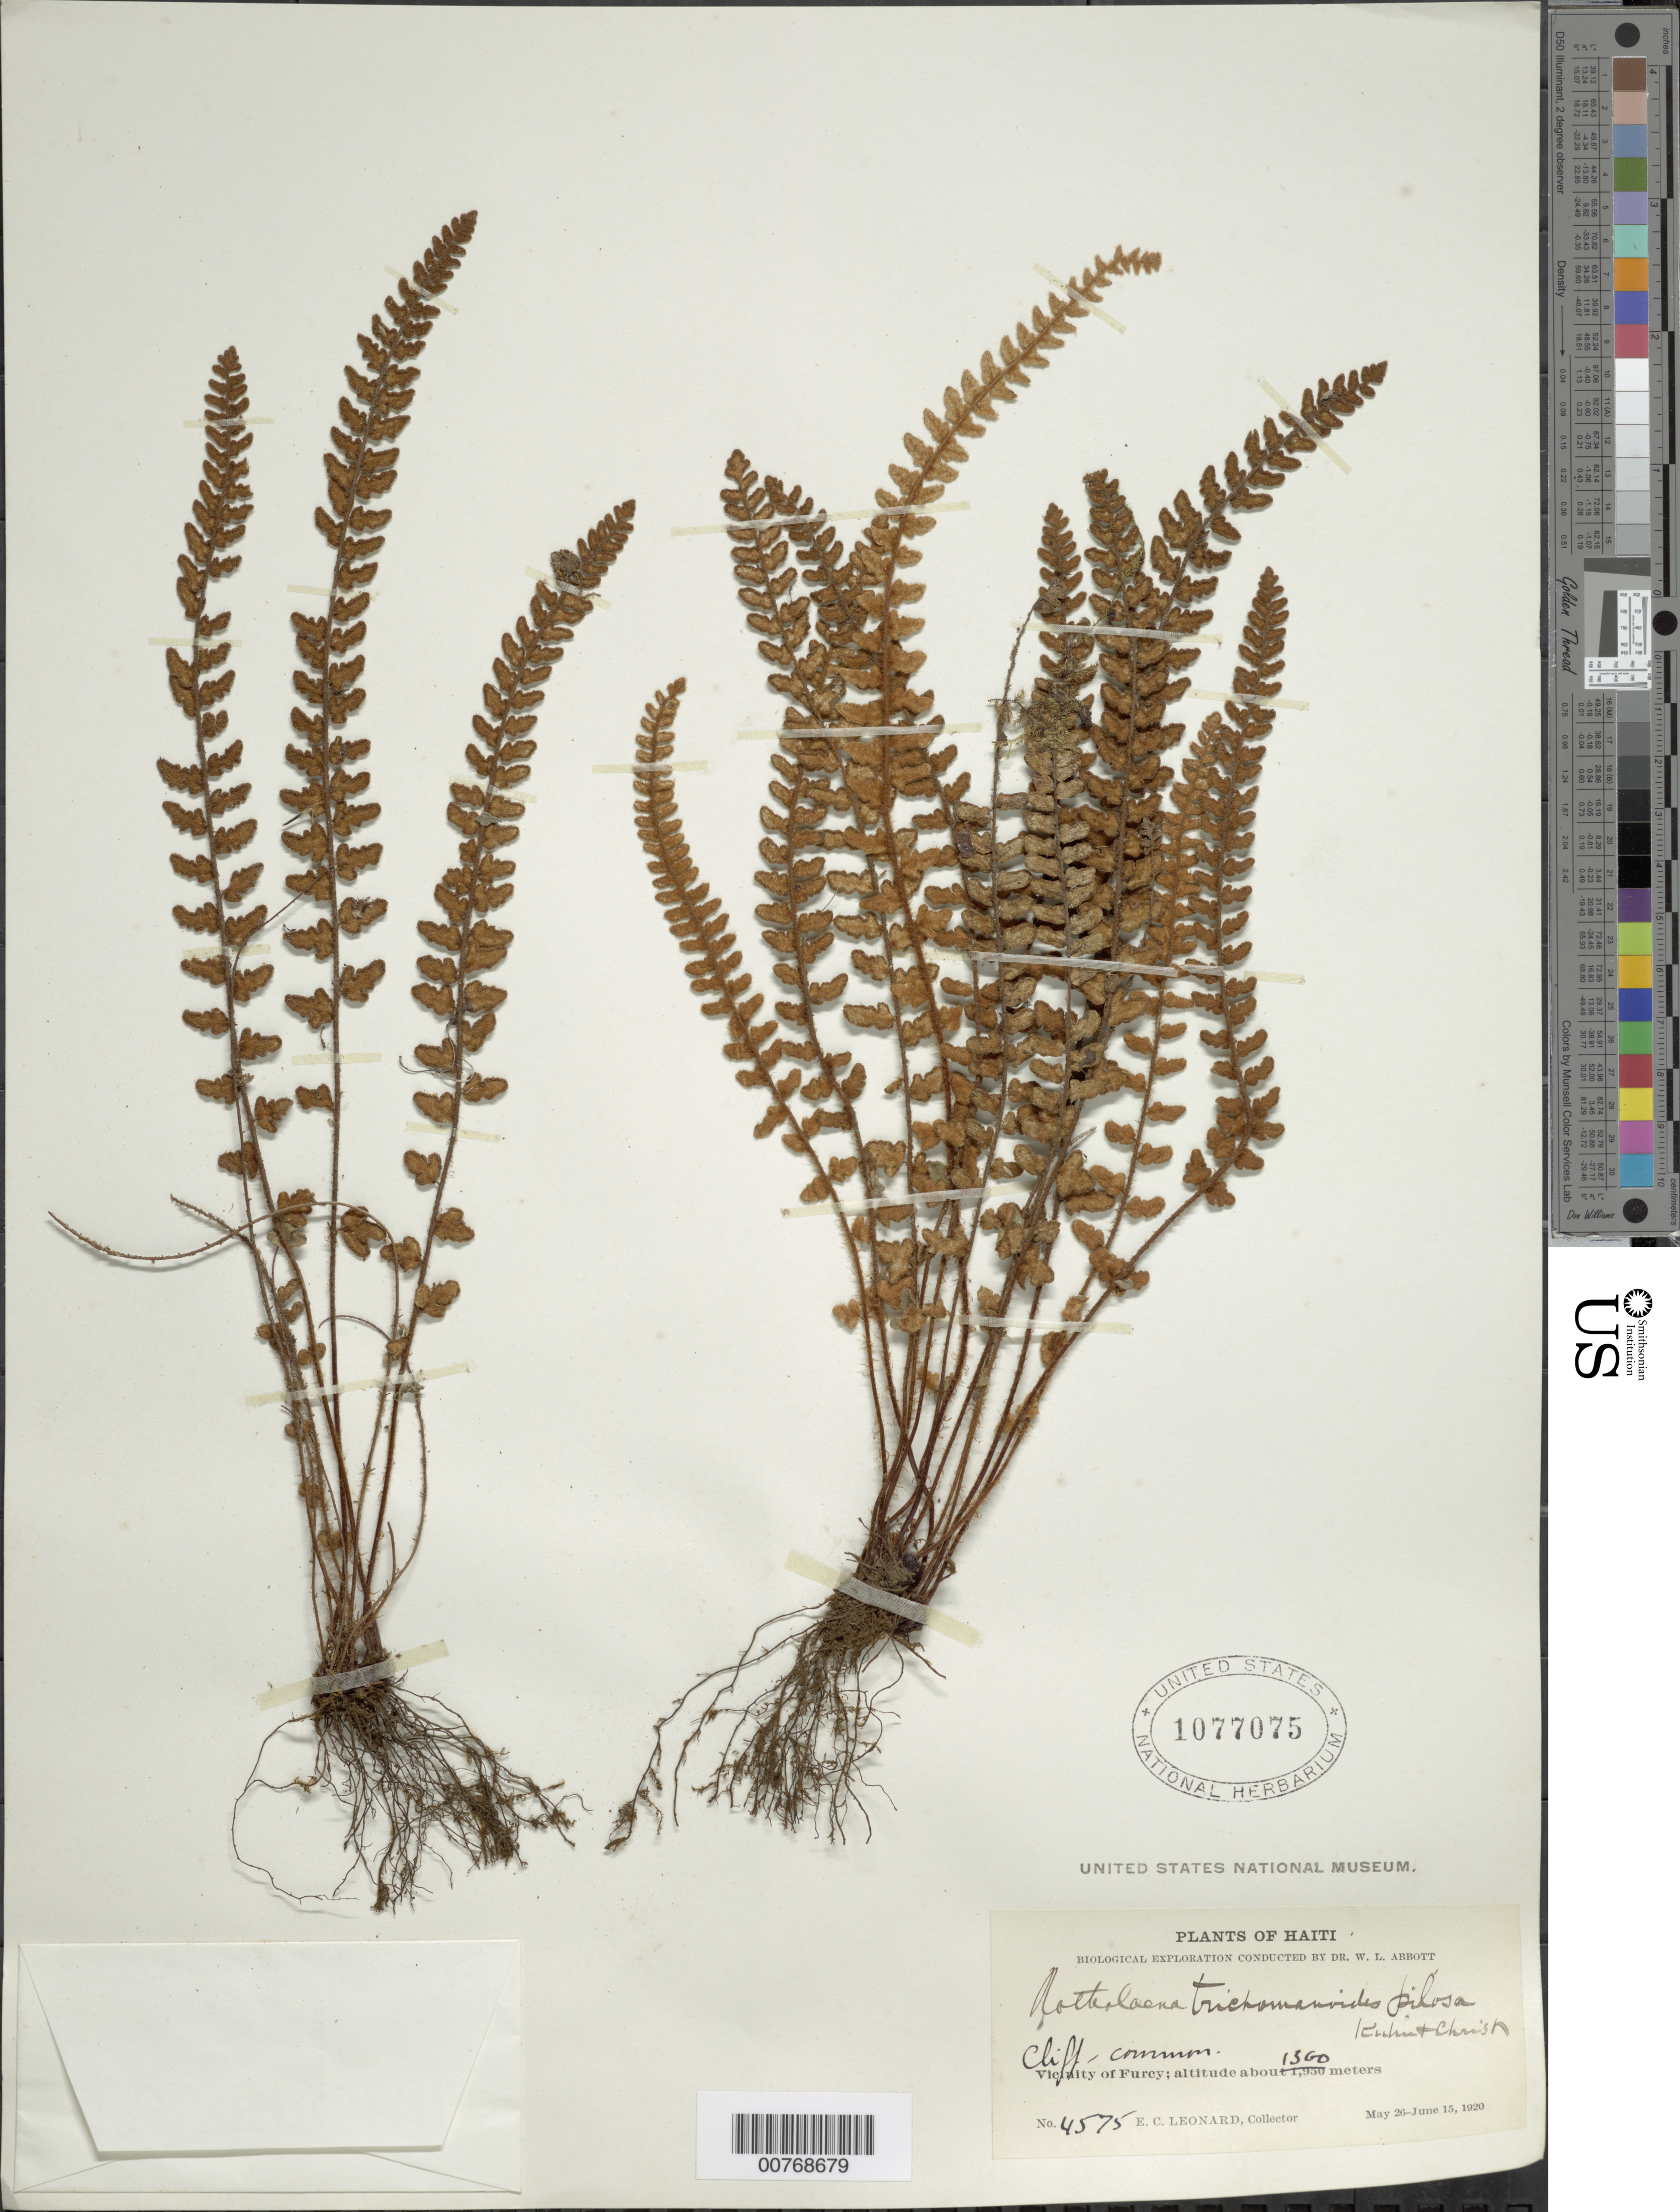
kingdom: Plantae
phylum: Tracheophyta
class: Polypodiopsida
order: Polypodiales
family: Pteridaceae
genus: Notholaena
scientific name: Notholaena trichomanoides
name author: (L.) Desv.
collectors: E. C. Leonard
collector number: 4575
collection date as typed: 26 May 1920 15 Jun 1920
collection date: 1920-05-26/1920-06-15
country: Haiti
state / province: Ouest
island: Hispaniola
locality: Vicinity of Furcy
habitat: Cliff, common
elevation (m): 1300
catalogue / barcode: US 1077075